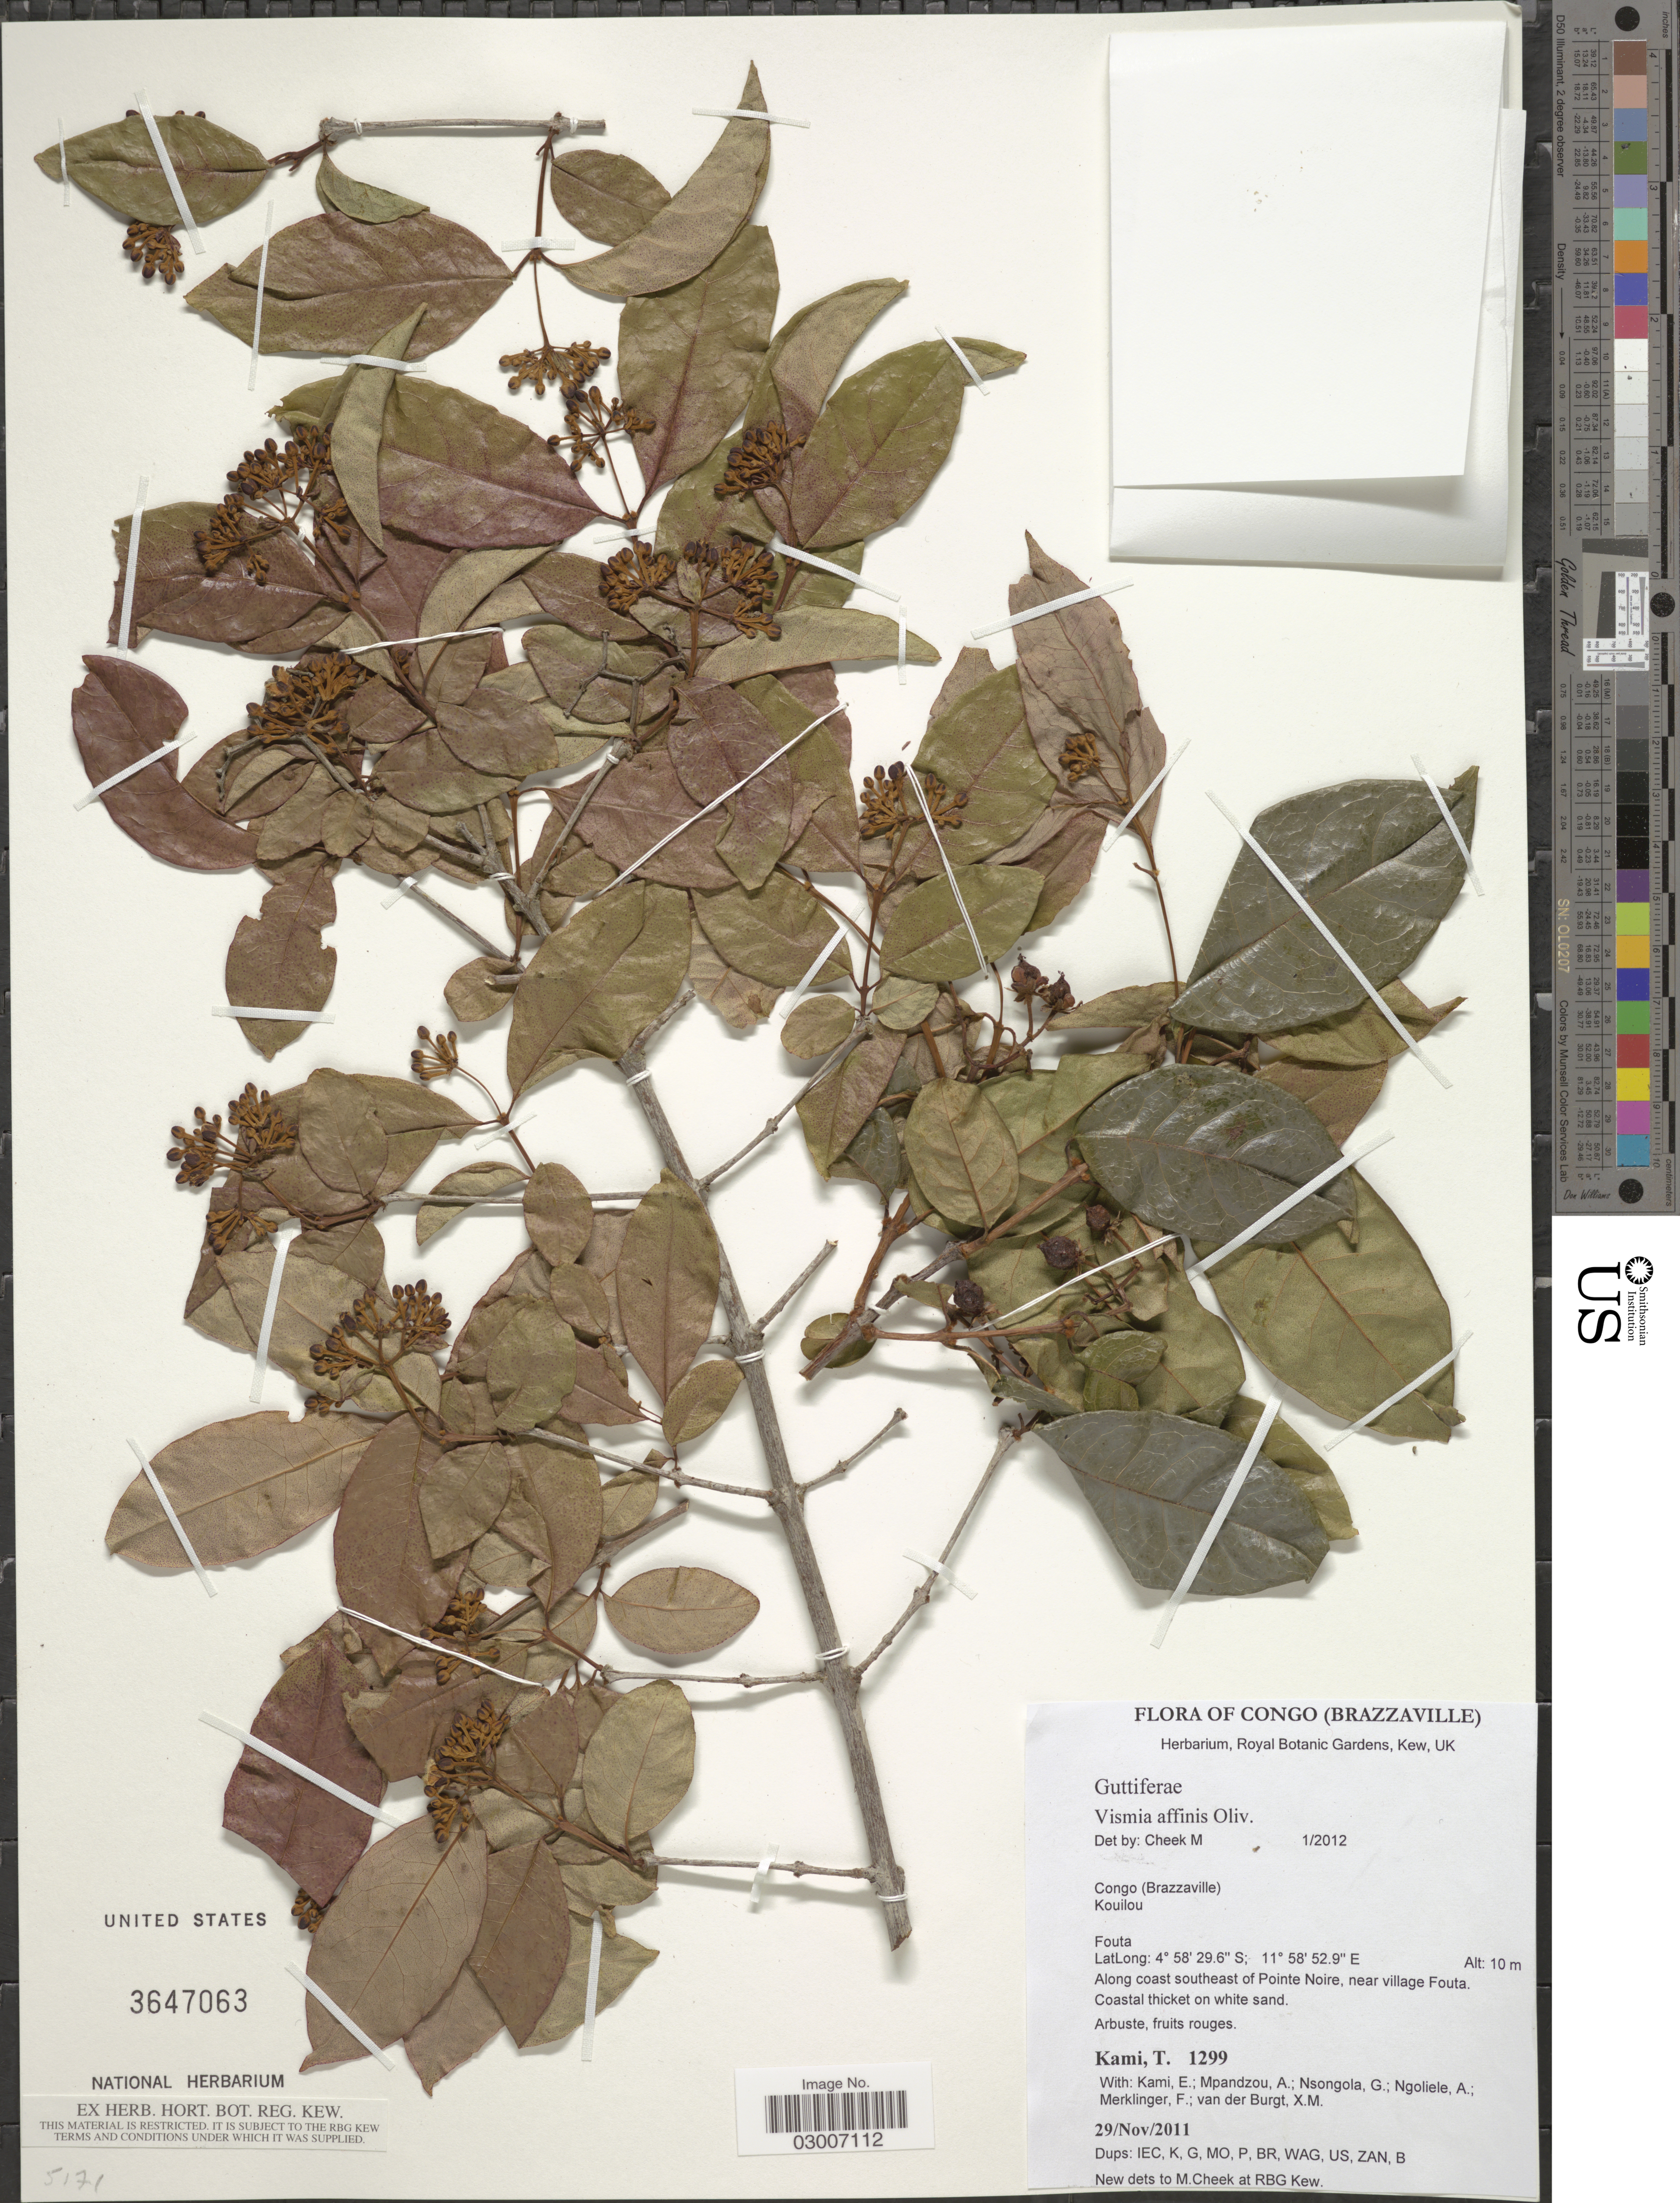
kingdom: Plantae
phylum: Tracheophyta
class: Magnoliopsida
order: Malpighiales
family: Hypericaceae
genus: Vismia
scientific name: Vismia affinis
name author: Oliv.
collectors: T. Kami, E. Kami, A. Mpandzou, G. Nsongola & et al.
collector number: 1299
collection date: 2011-11-29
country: Congo, Republic of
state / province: Kouilou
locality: Kouilou. Fouta. Along coast southeast of Pointe Noire, near village Fouta.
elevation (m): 10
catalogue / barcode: US 3647063